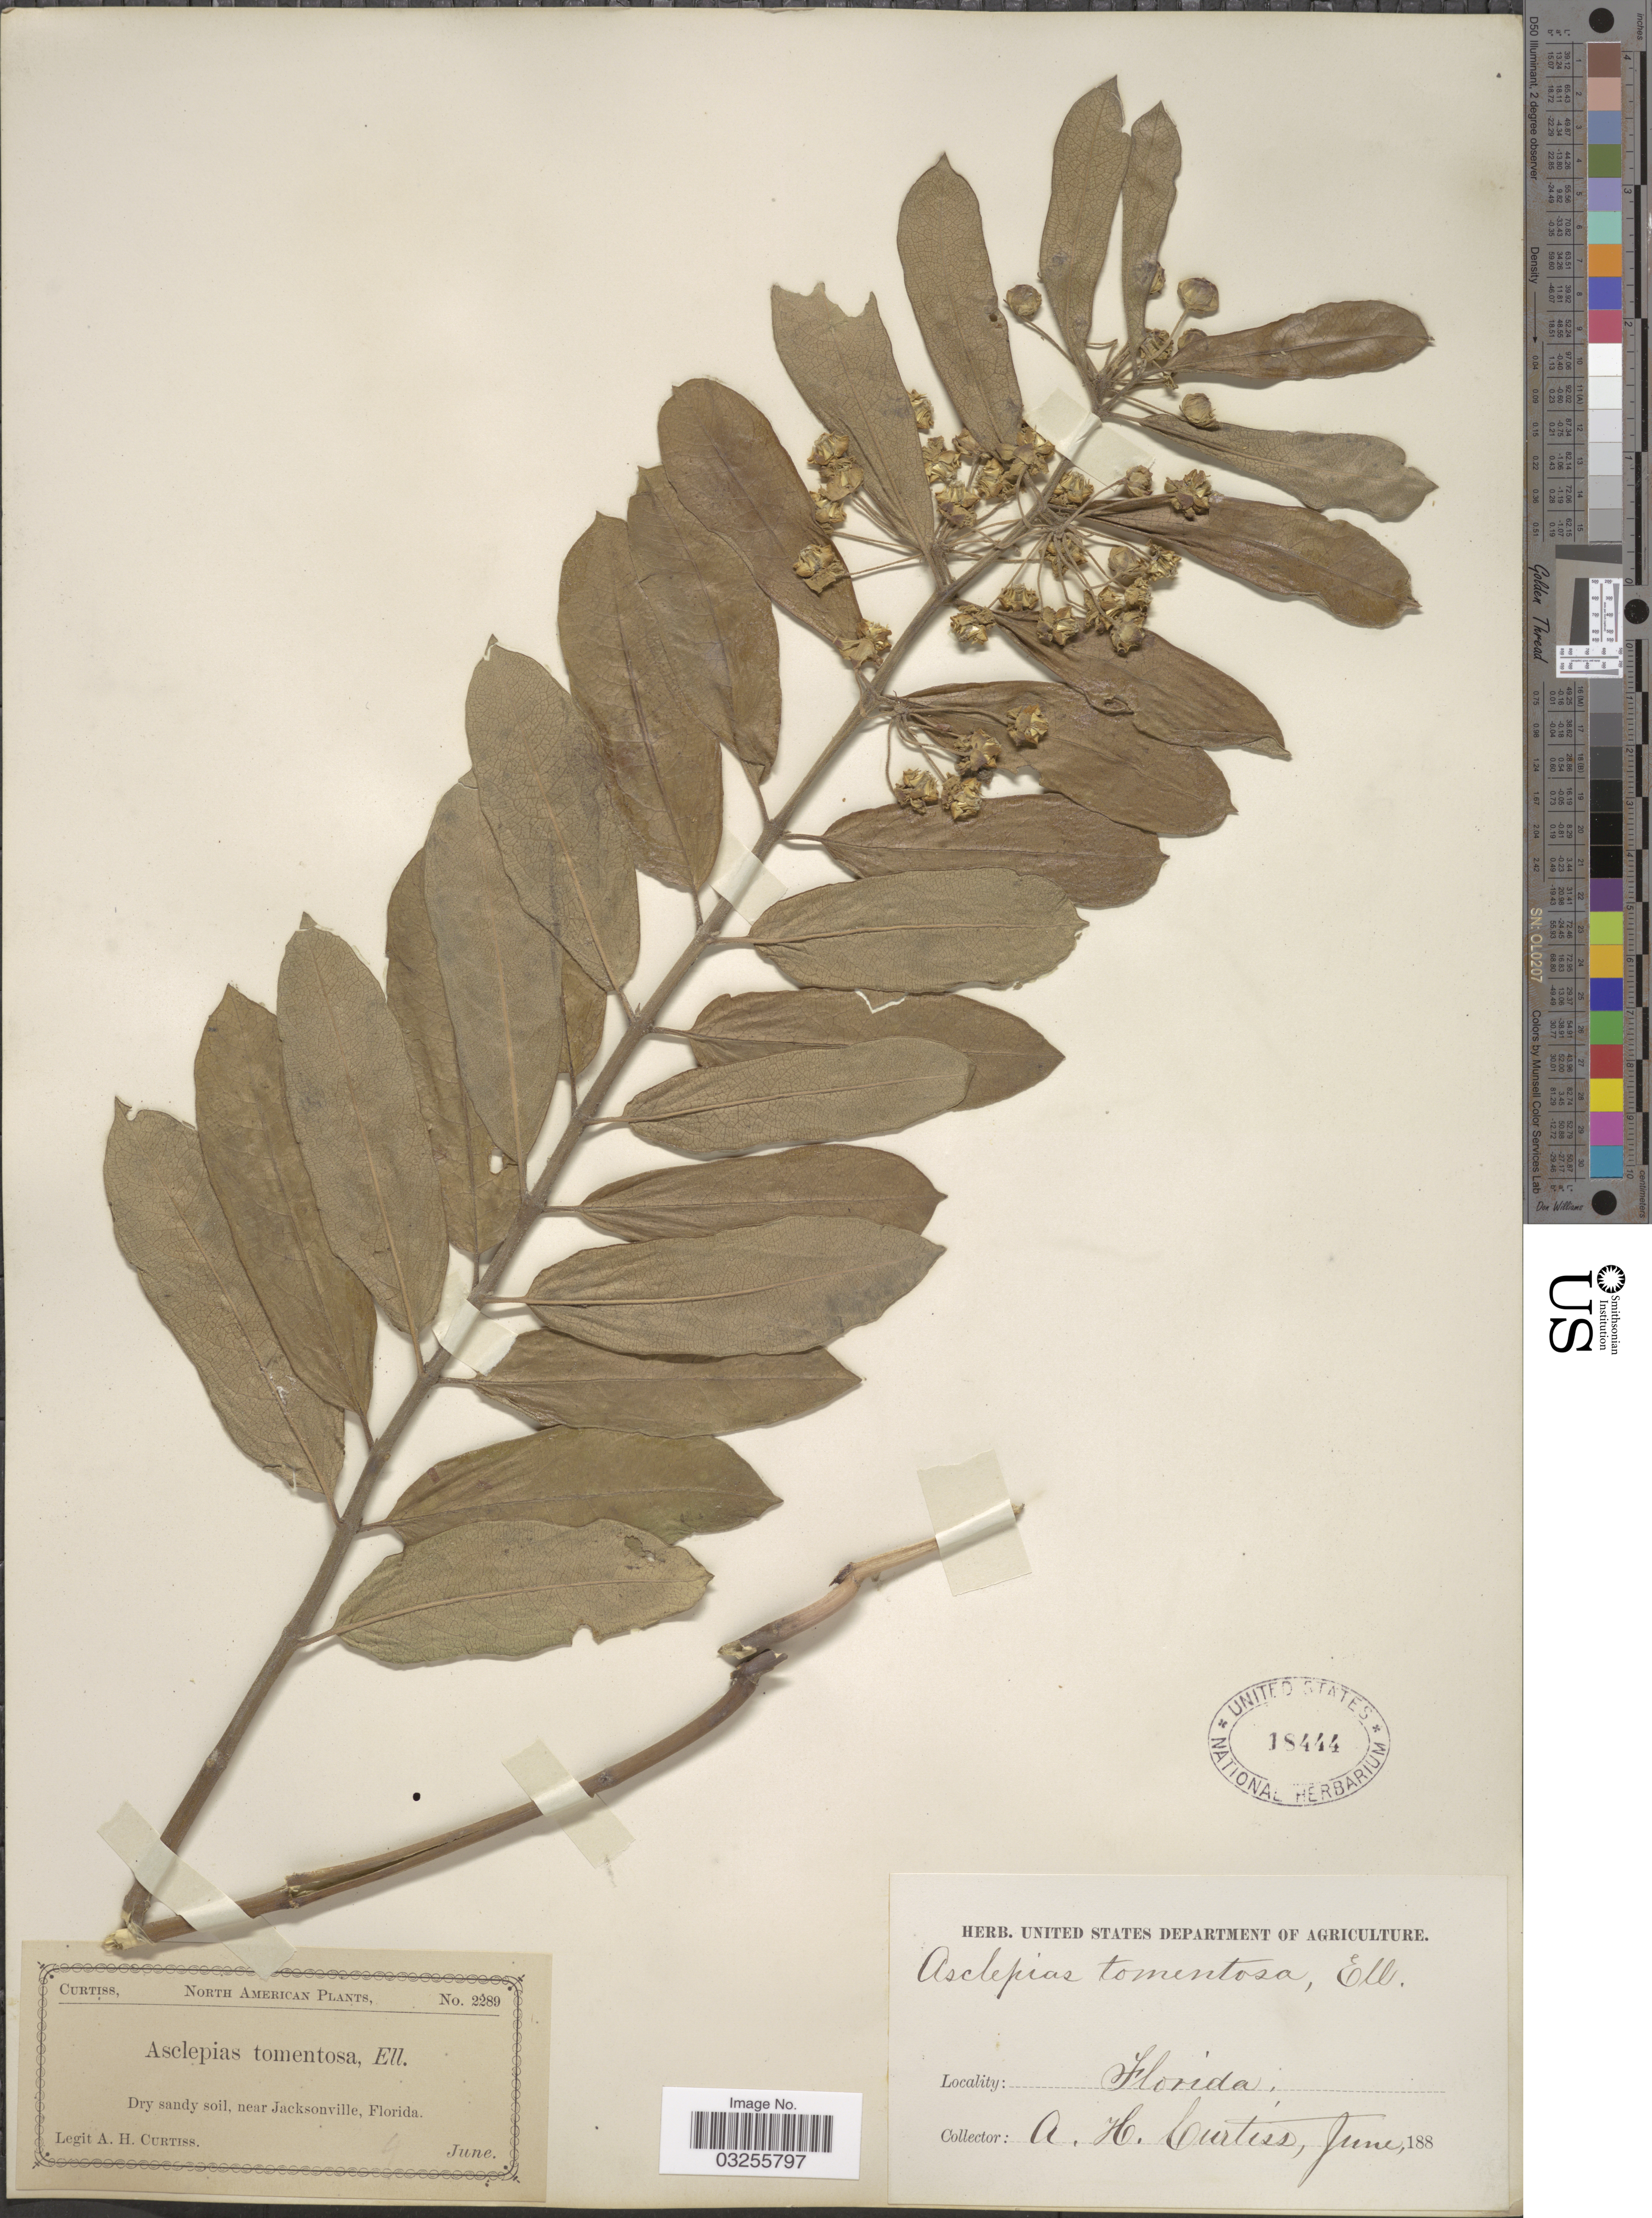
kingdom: Plantae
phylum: Tracheophyta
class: Magnoliopsida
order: Gentianales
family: Apocynaceae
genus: Asclepias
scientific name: Asclepias tomentosa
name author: Elliott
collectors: A. H. Curtiss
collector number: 2289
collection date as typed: June, 188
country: United States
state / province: Florida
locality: Near Jacksonville.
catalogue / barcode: US 18444